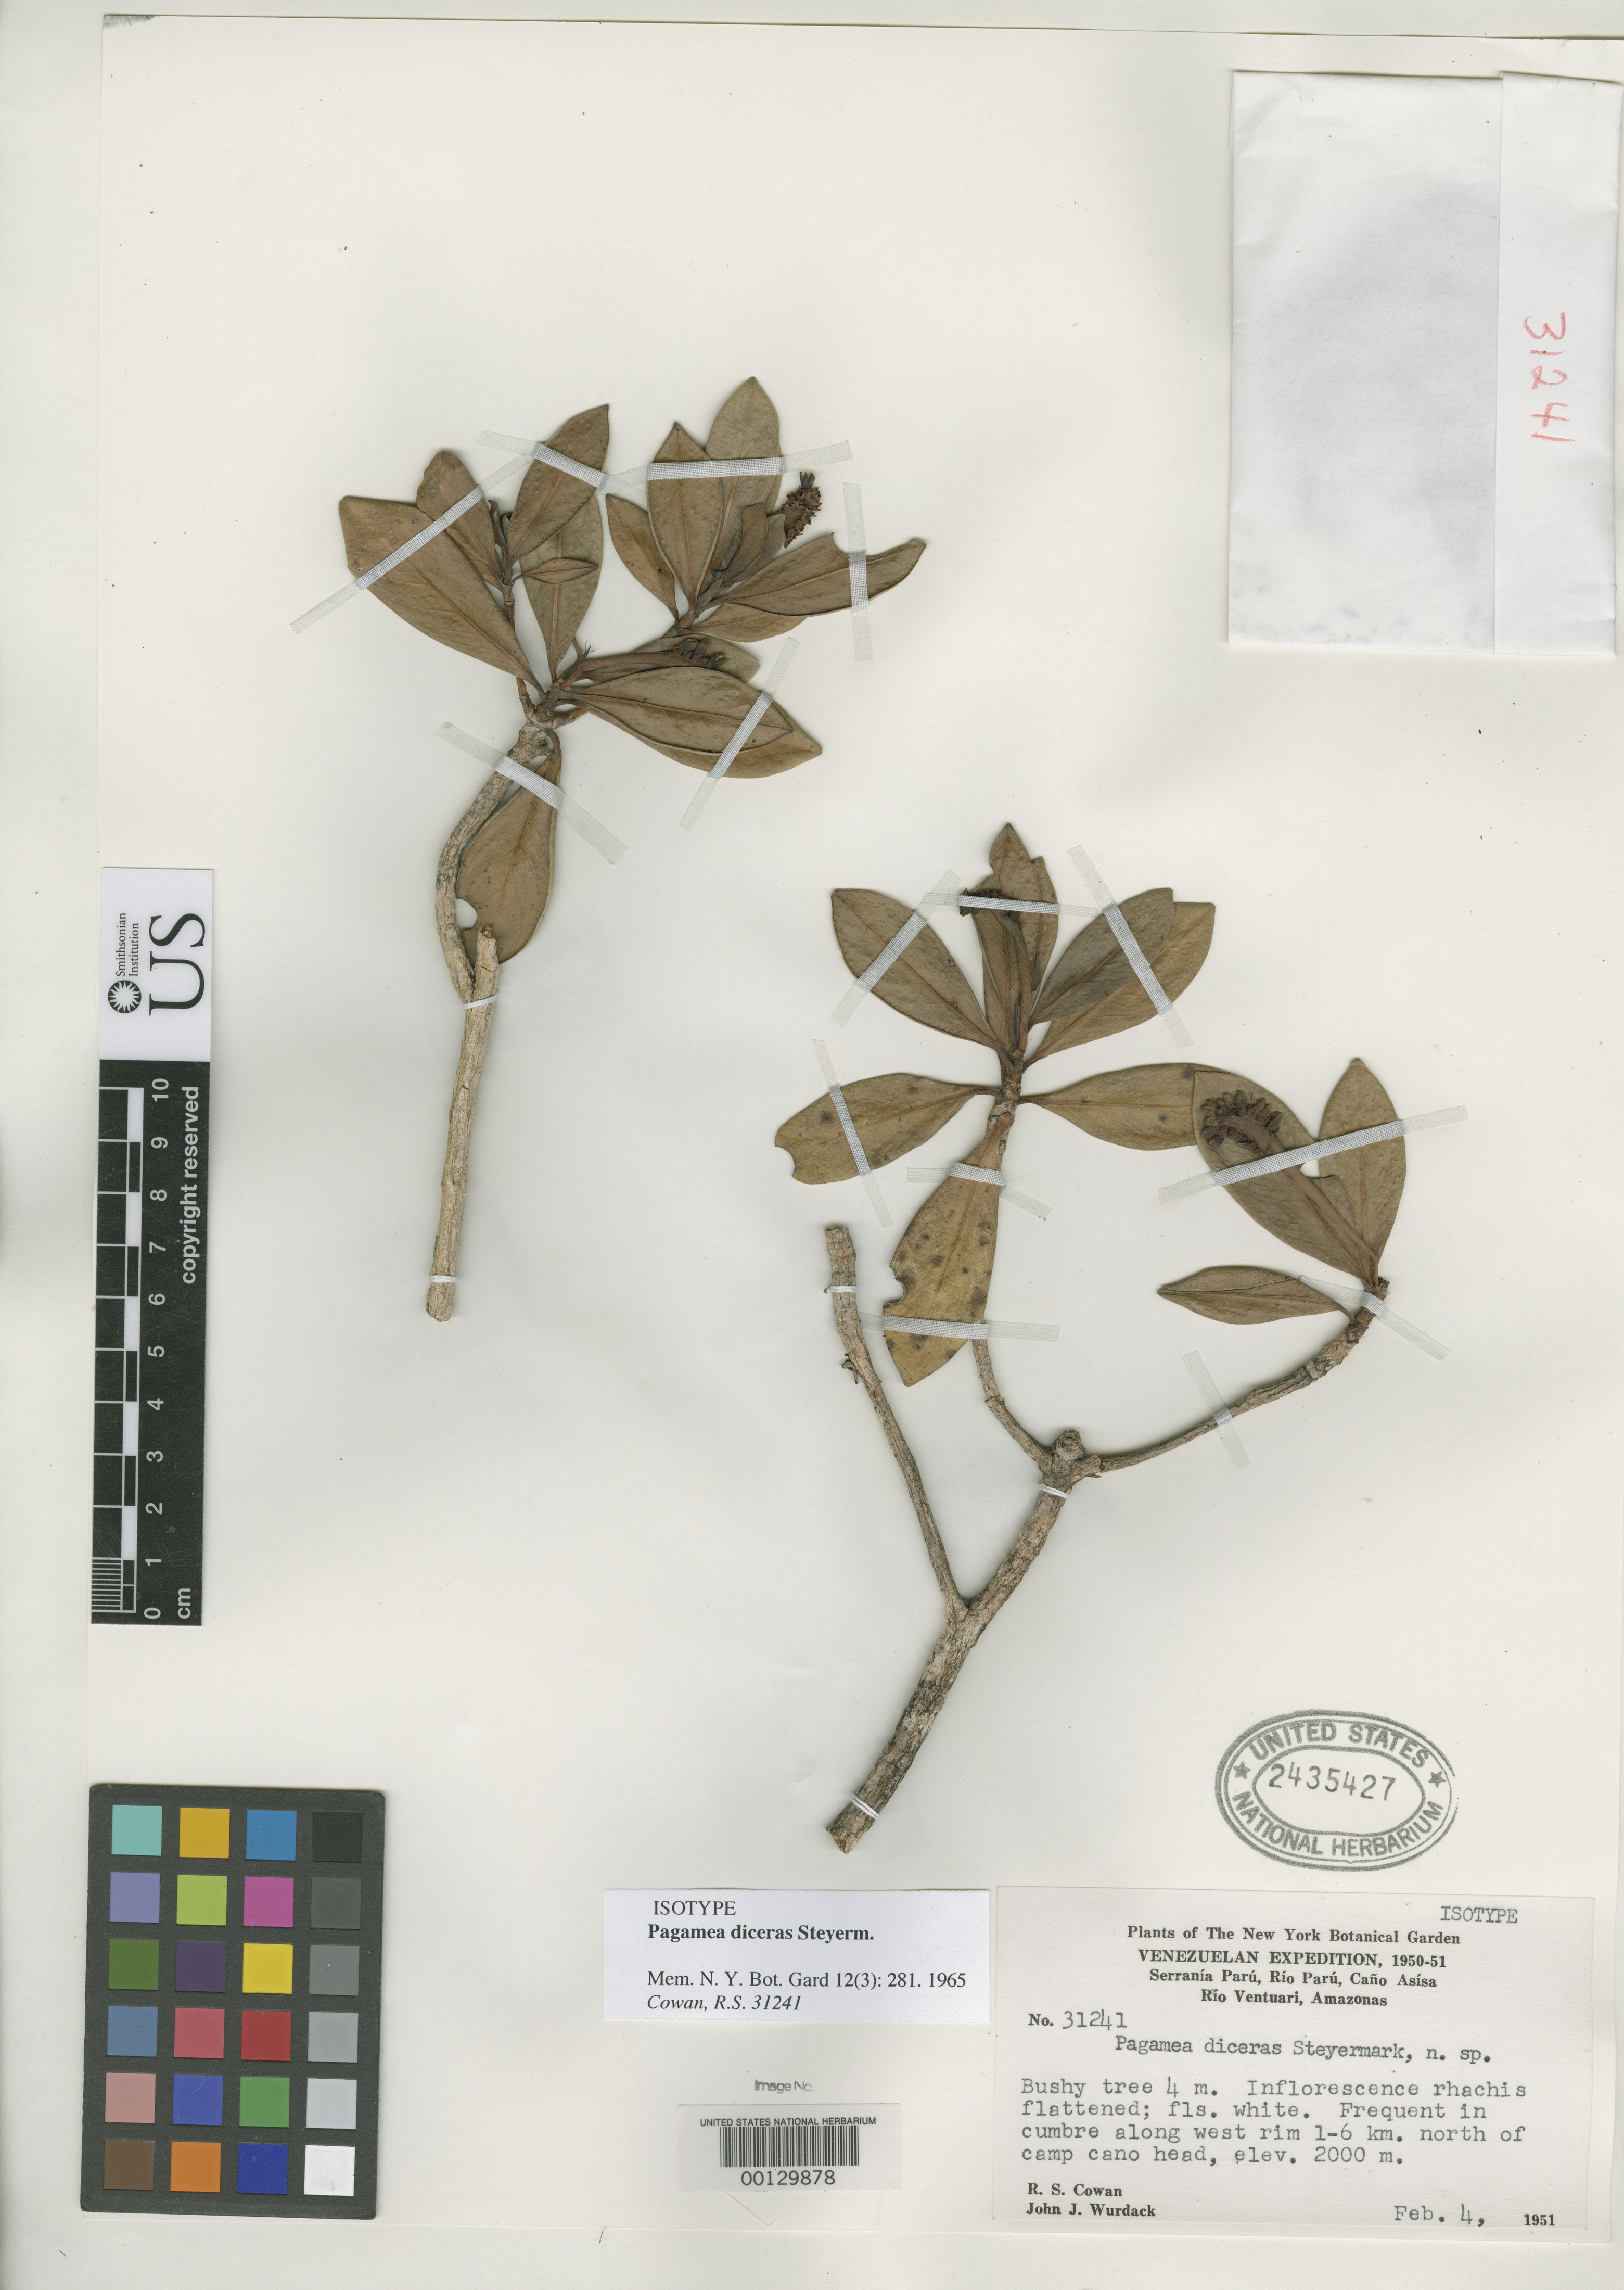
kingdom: Plantae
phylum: Tracheophyta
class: Magnoliopsida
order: Gentianales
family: Rubiaceae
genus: Pagamea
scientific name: Pagamea diceras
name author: Steyerm.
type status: Isotype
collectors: R. S. Cowan & J. J. Wurdack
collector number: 31241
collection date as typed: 04 Feb 1951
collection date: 1951-02-04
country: Venezuela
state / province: Amazonas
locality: Cerro Paru.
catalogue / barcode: US 2435427